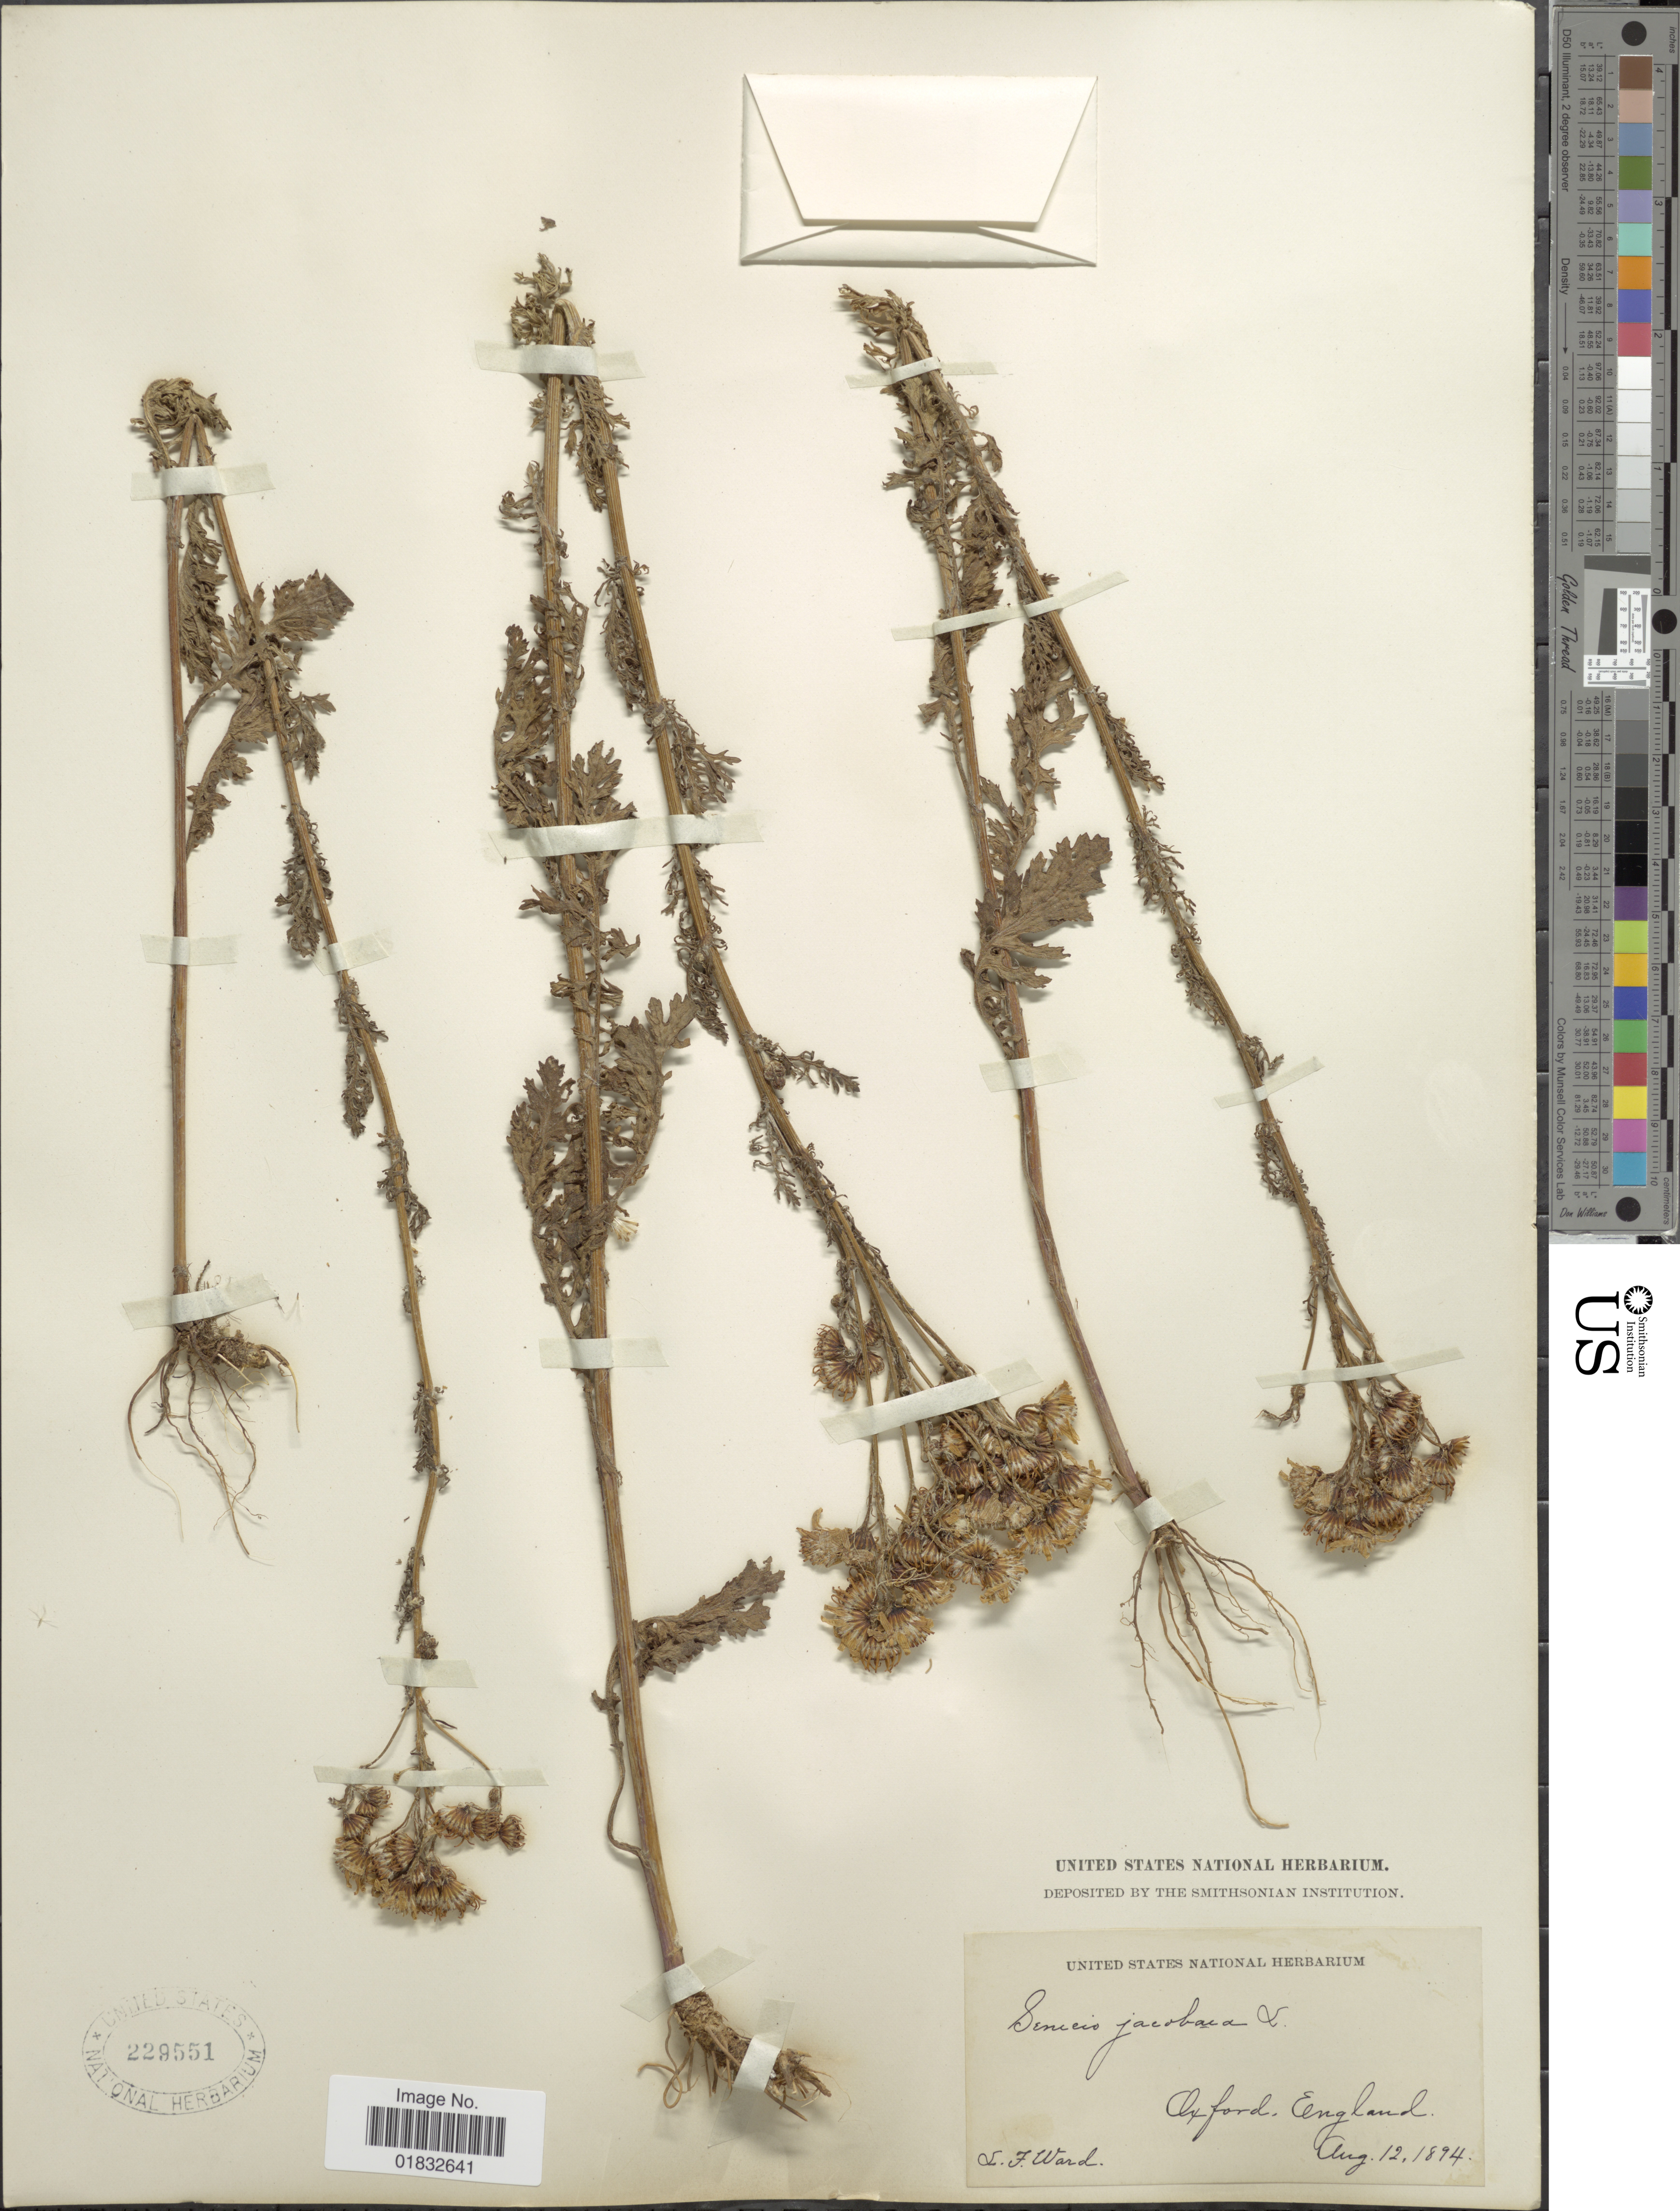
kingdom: Plantae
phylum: Tracheophyta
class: Magnoliopsida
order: Asterales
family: Asteraceae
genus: Jacobaea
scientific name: Jacobaea vulgaris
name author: Gaertn.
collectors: L. Ward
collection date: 1894-08-12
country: United Kingdom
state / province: England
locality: Oxford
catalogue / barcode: US 229551